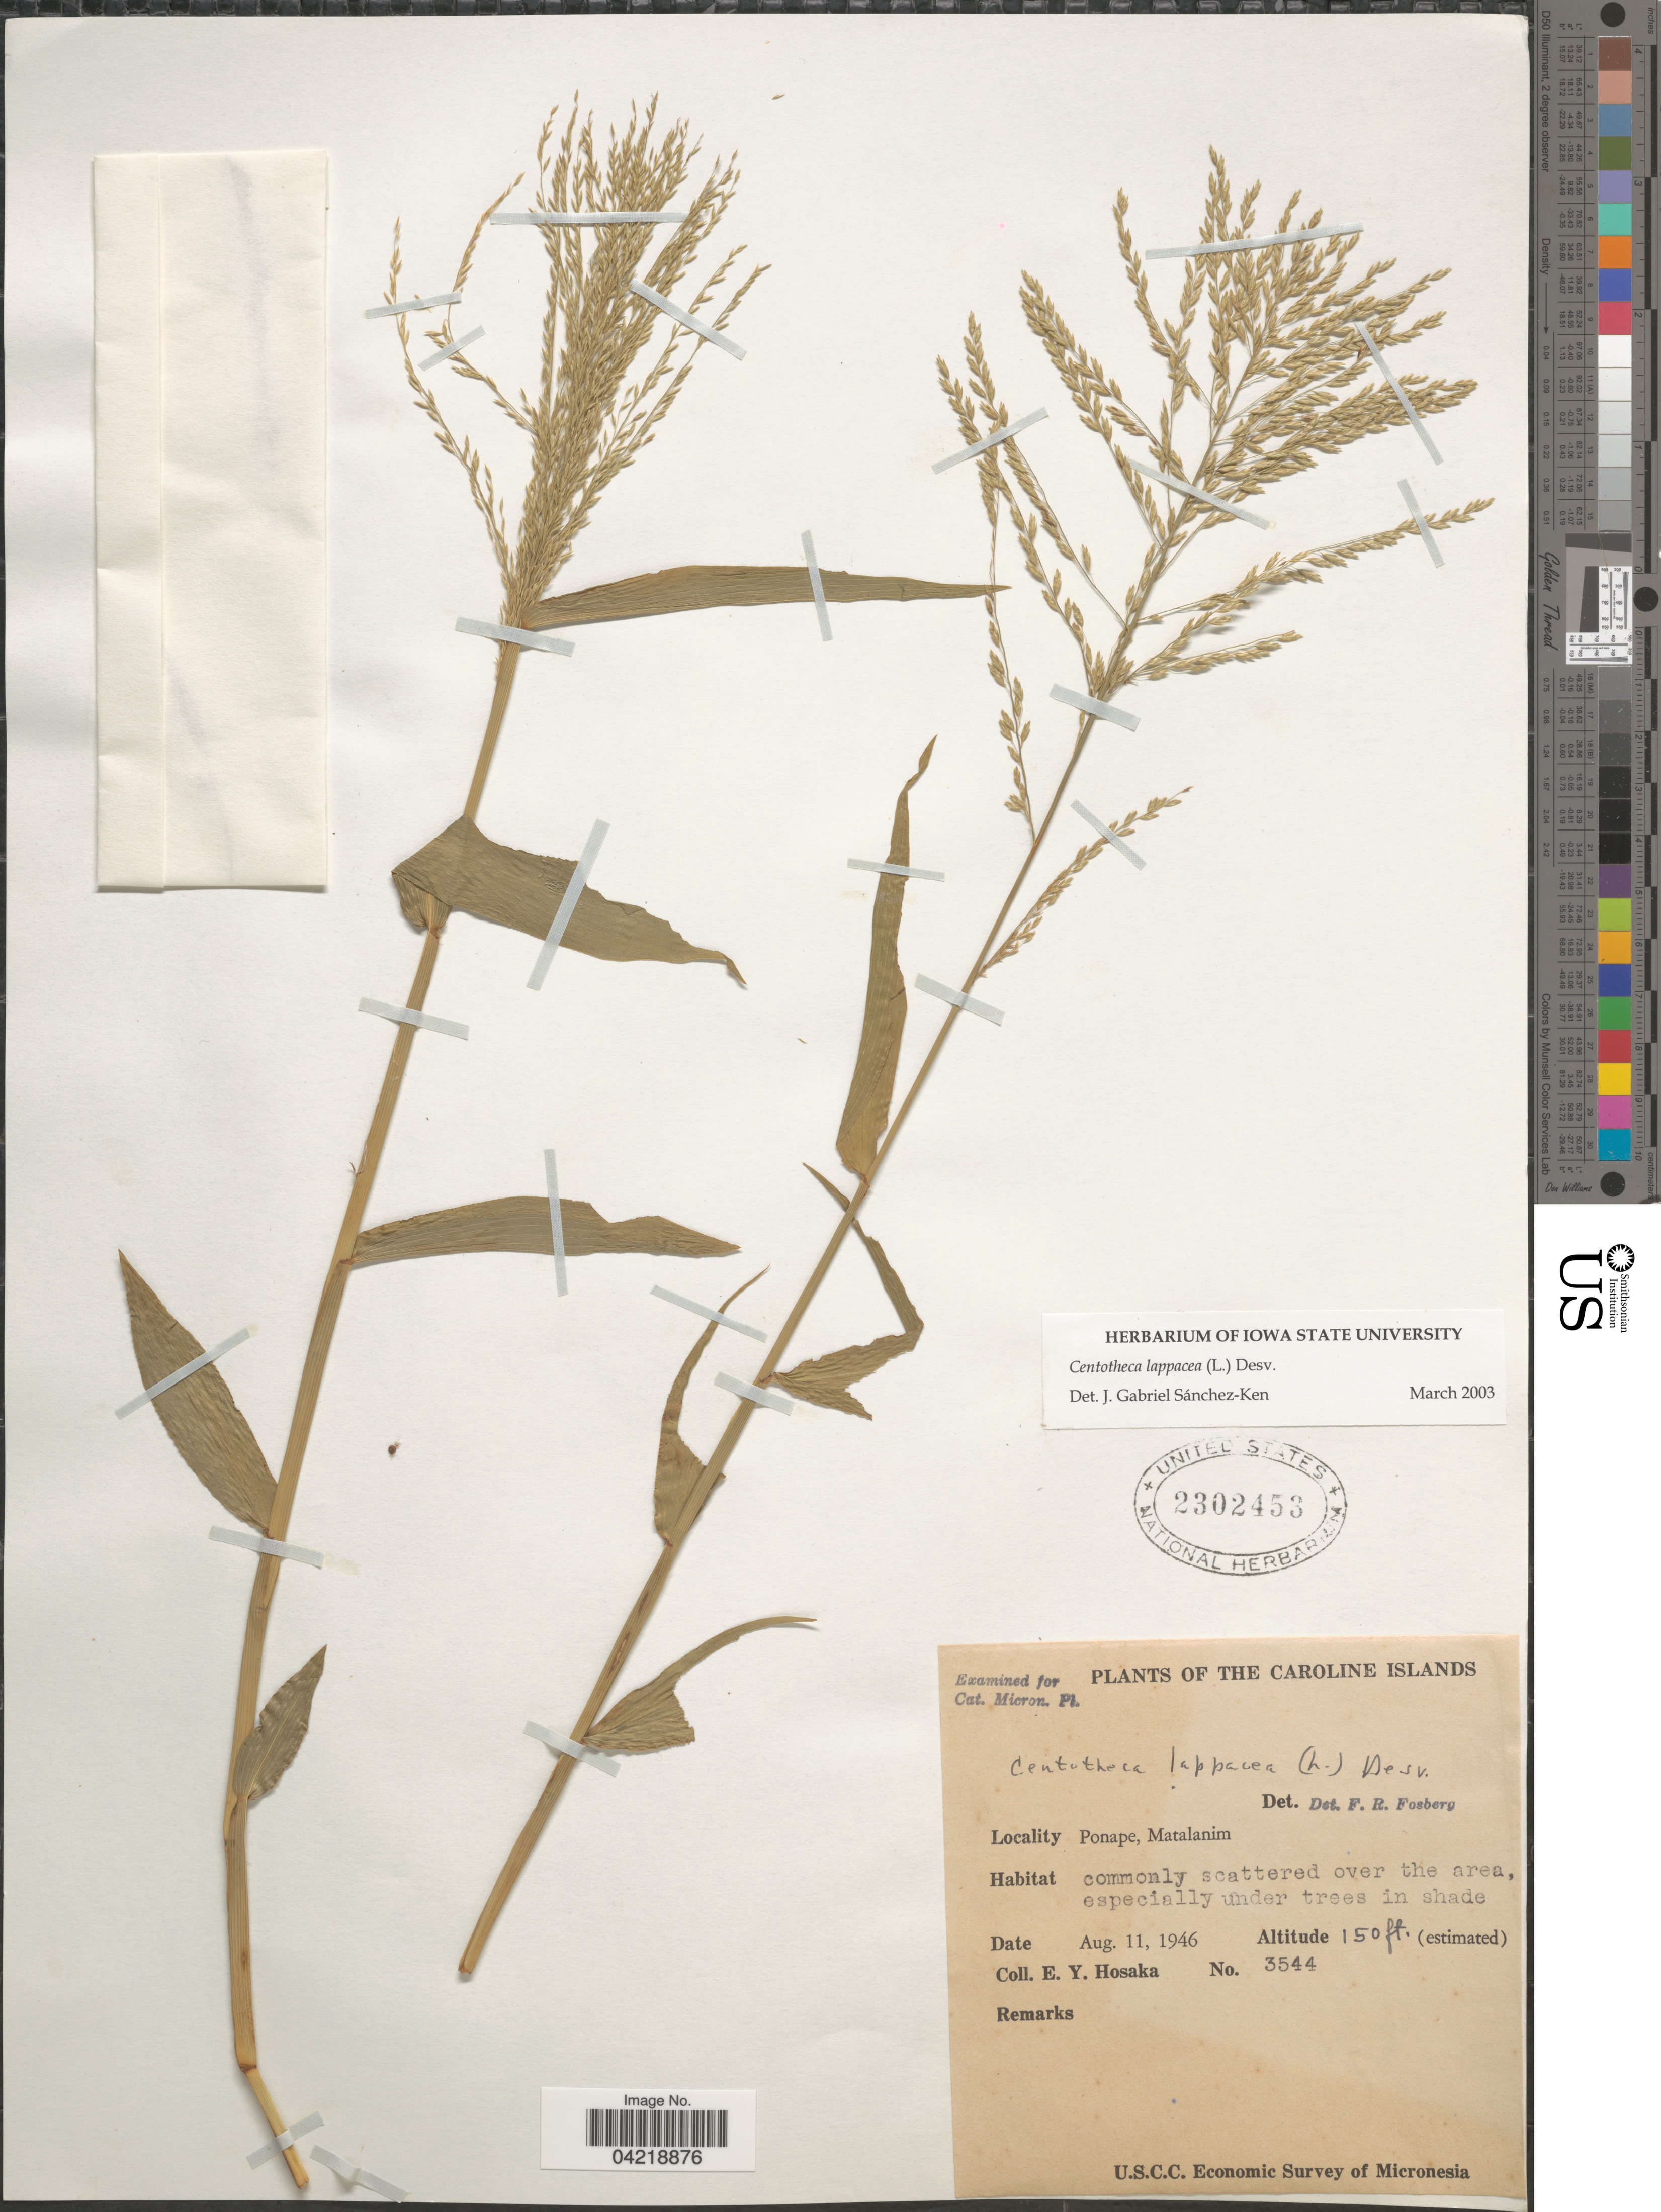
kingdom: Plantae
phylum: Tracheophyta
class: Liliopsida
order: Poales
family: Poaceae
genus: Centotheca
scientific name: Centotheca lappacea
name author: (L.) Desv.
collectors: E. Y. Hosaka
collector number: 3544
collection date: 1946-08-11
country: Micronesia, Federated States of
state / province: Pohnpei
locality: Caroline Islands. Ponape, Matalanim. U. S. C. C. Economic Survey of Micronesia.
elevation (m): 46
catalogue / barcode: US 2302453